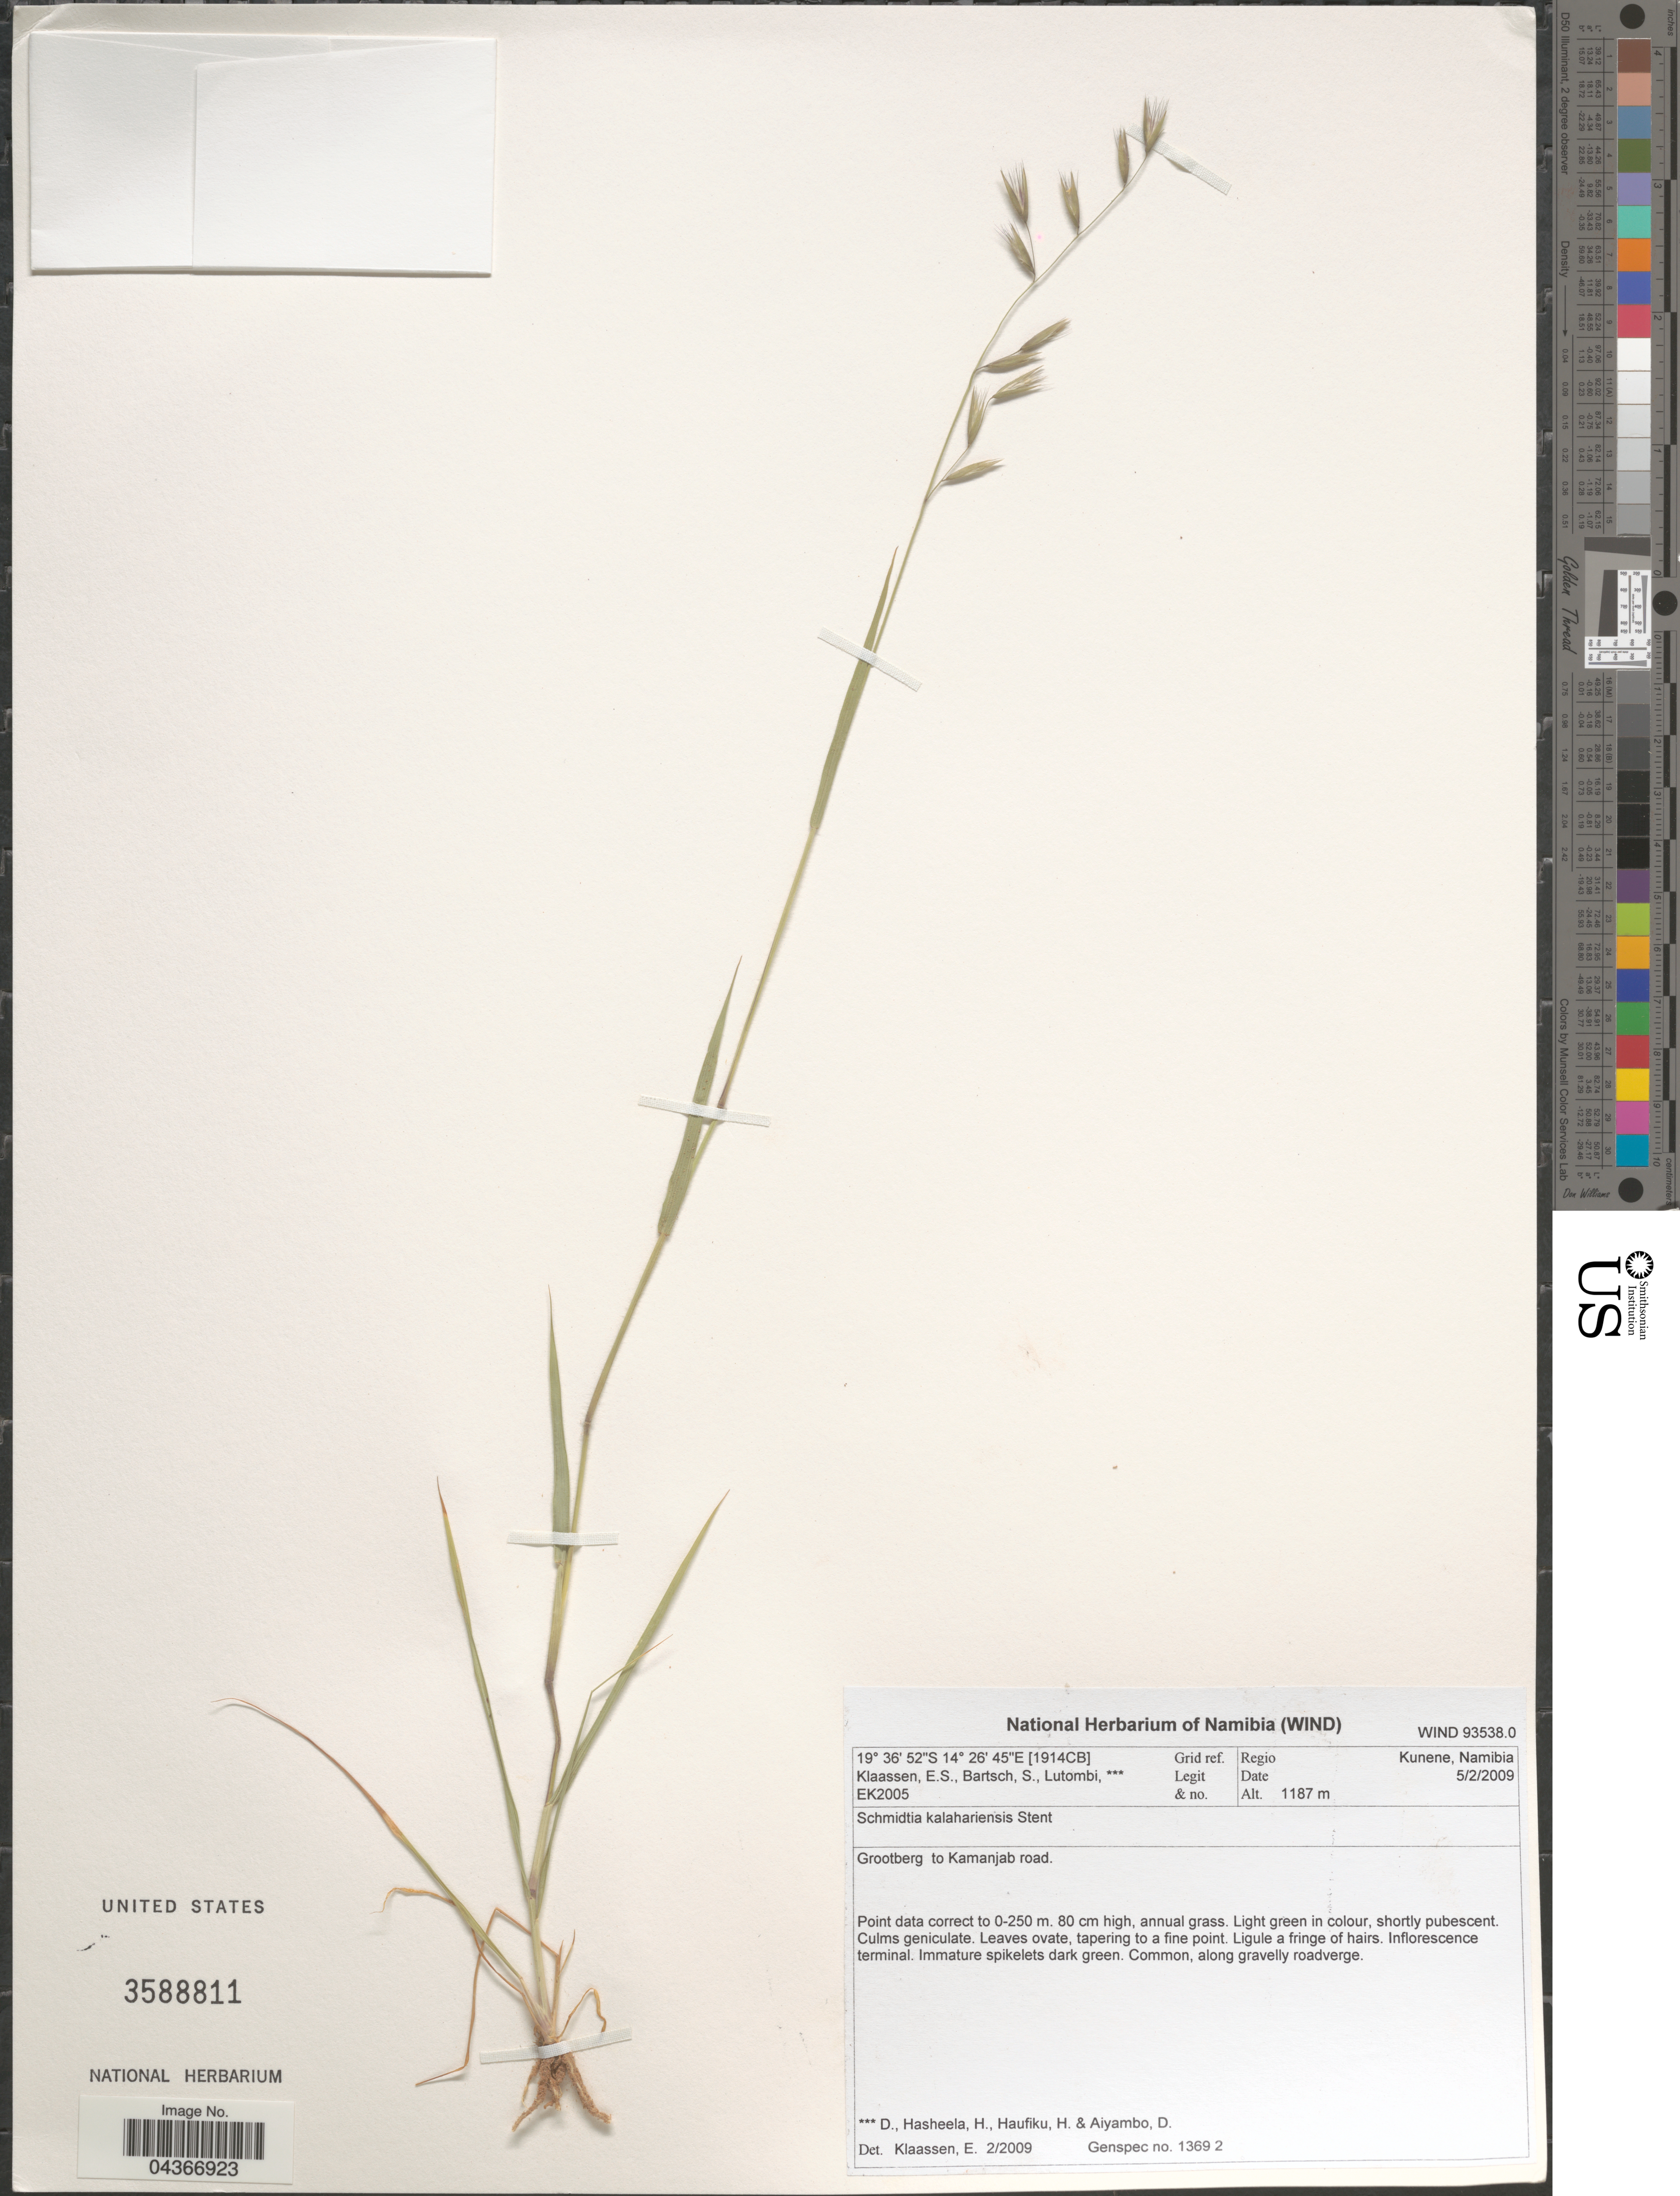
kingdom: Plantae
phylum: Tracheophyta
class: Liliopsida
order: Poales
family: Poaceae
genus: Schmidtia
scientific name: Schmidtia kalahariensis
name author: Stent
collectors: E. S. Klaassen, S. Bartsch, D. Lutombi, H. Hasheela & et al.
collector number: EK2005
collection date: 2009-02-05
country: Namibia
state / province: Kunene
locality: Grid ref. [1914CB]. Regio Kunene. Grootberg to Kamanjab road.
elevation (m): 1187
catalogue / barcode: US 3588811